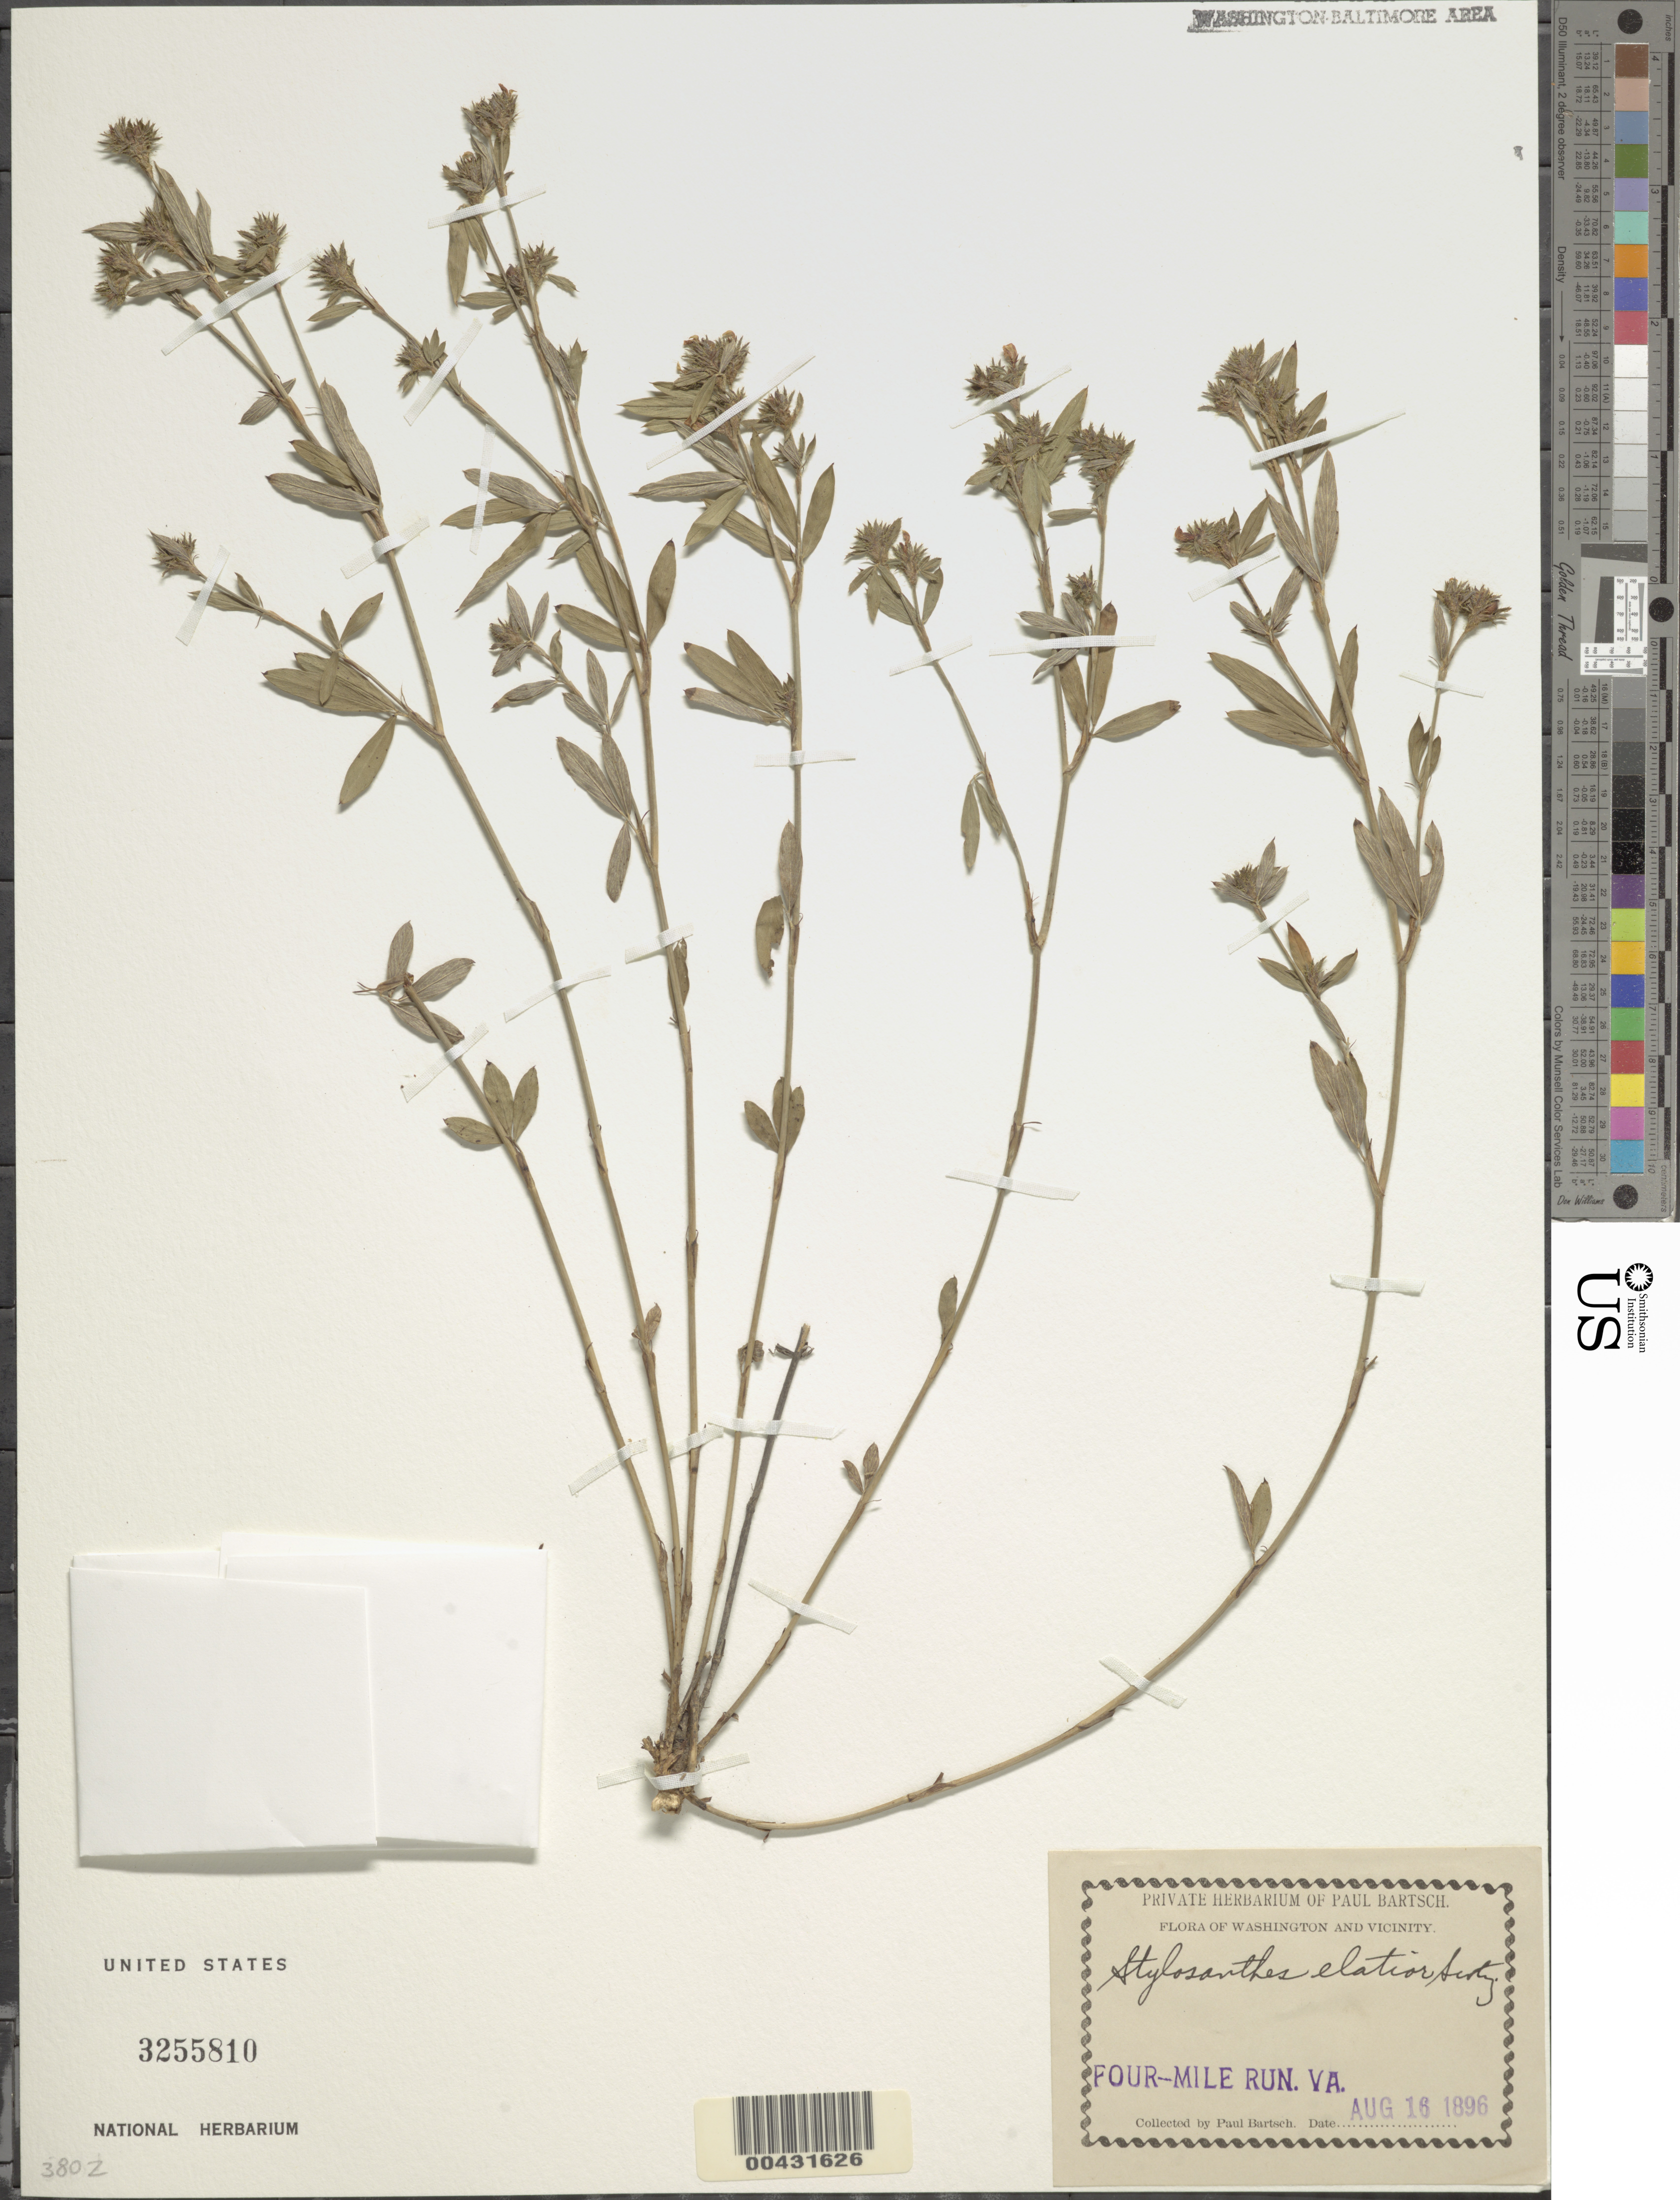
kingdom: Plantae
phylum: Tracheophyta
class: Magnoliopsida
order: Fabales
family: Fabaceae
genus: Stylosanthes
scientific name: Stylosanthes biflora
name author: (L.) Britton et al.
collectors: P. Bartsch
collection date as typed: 16 Aug 1896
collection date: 1896-08-16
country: United States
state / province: Virginia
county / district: Arlington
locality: Four Mile Run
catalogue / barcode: US 3255810